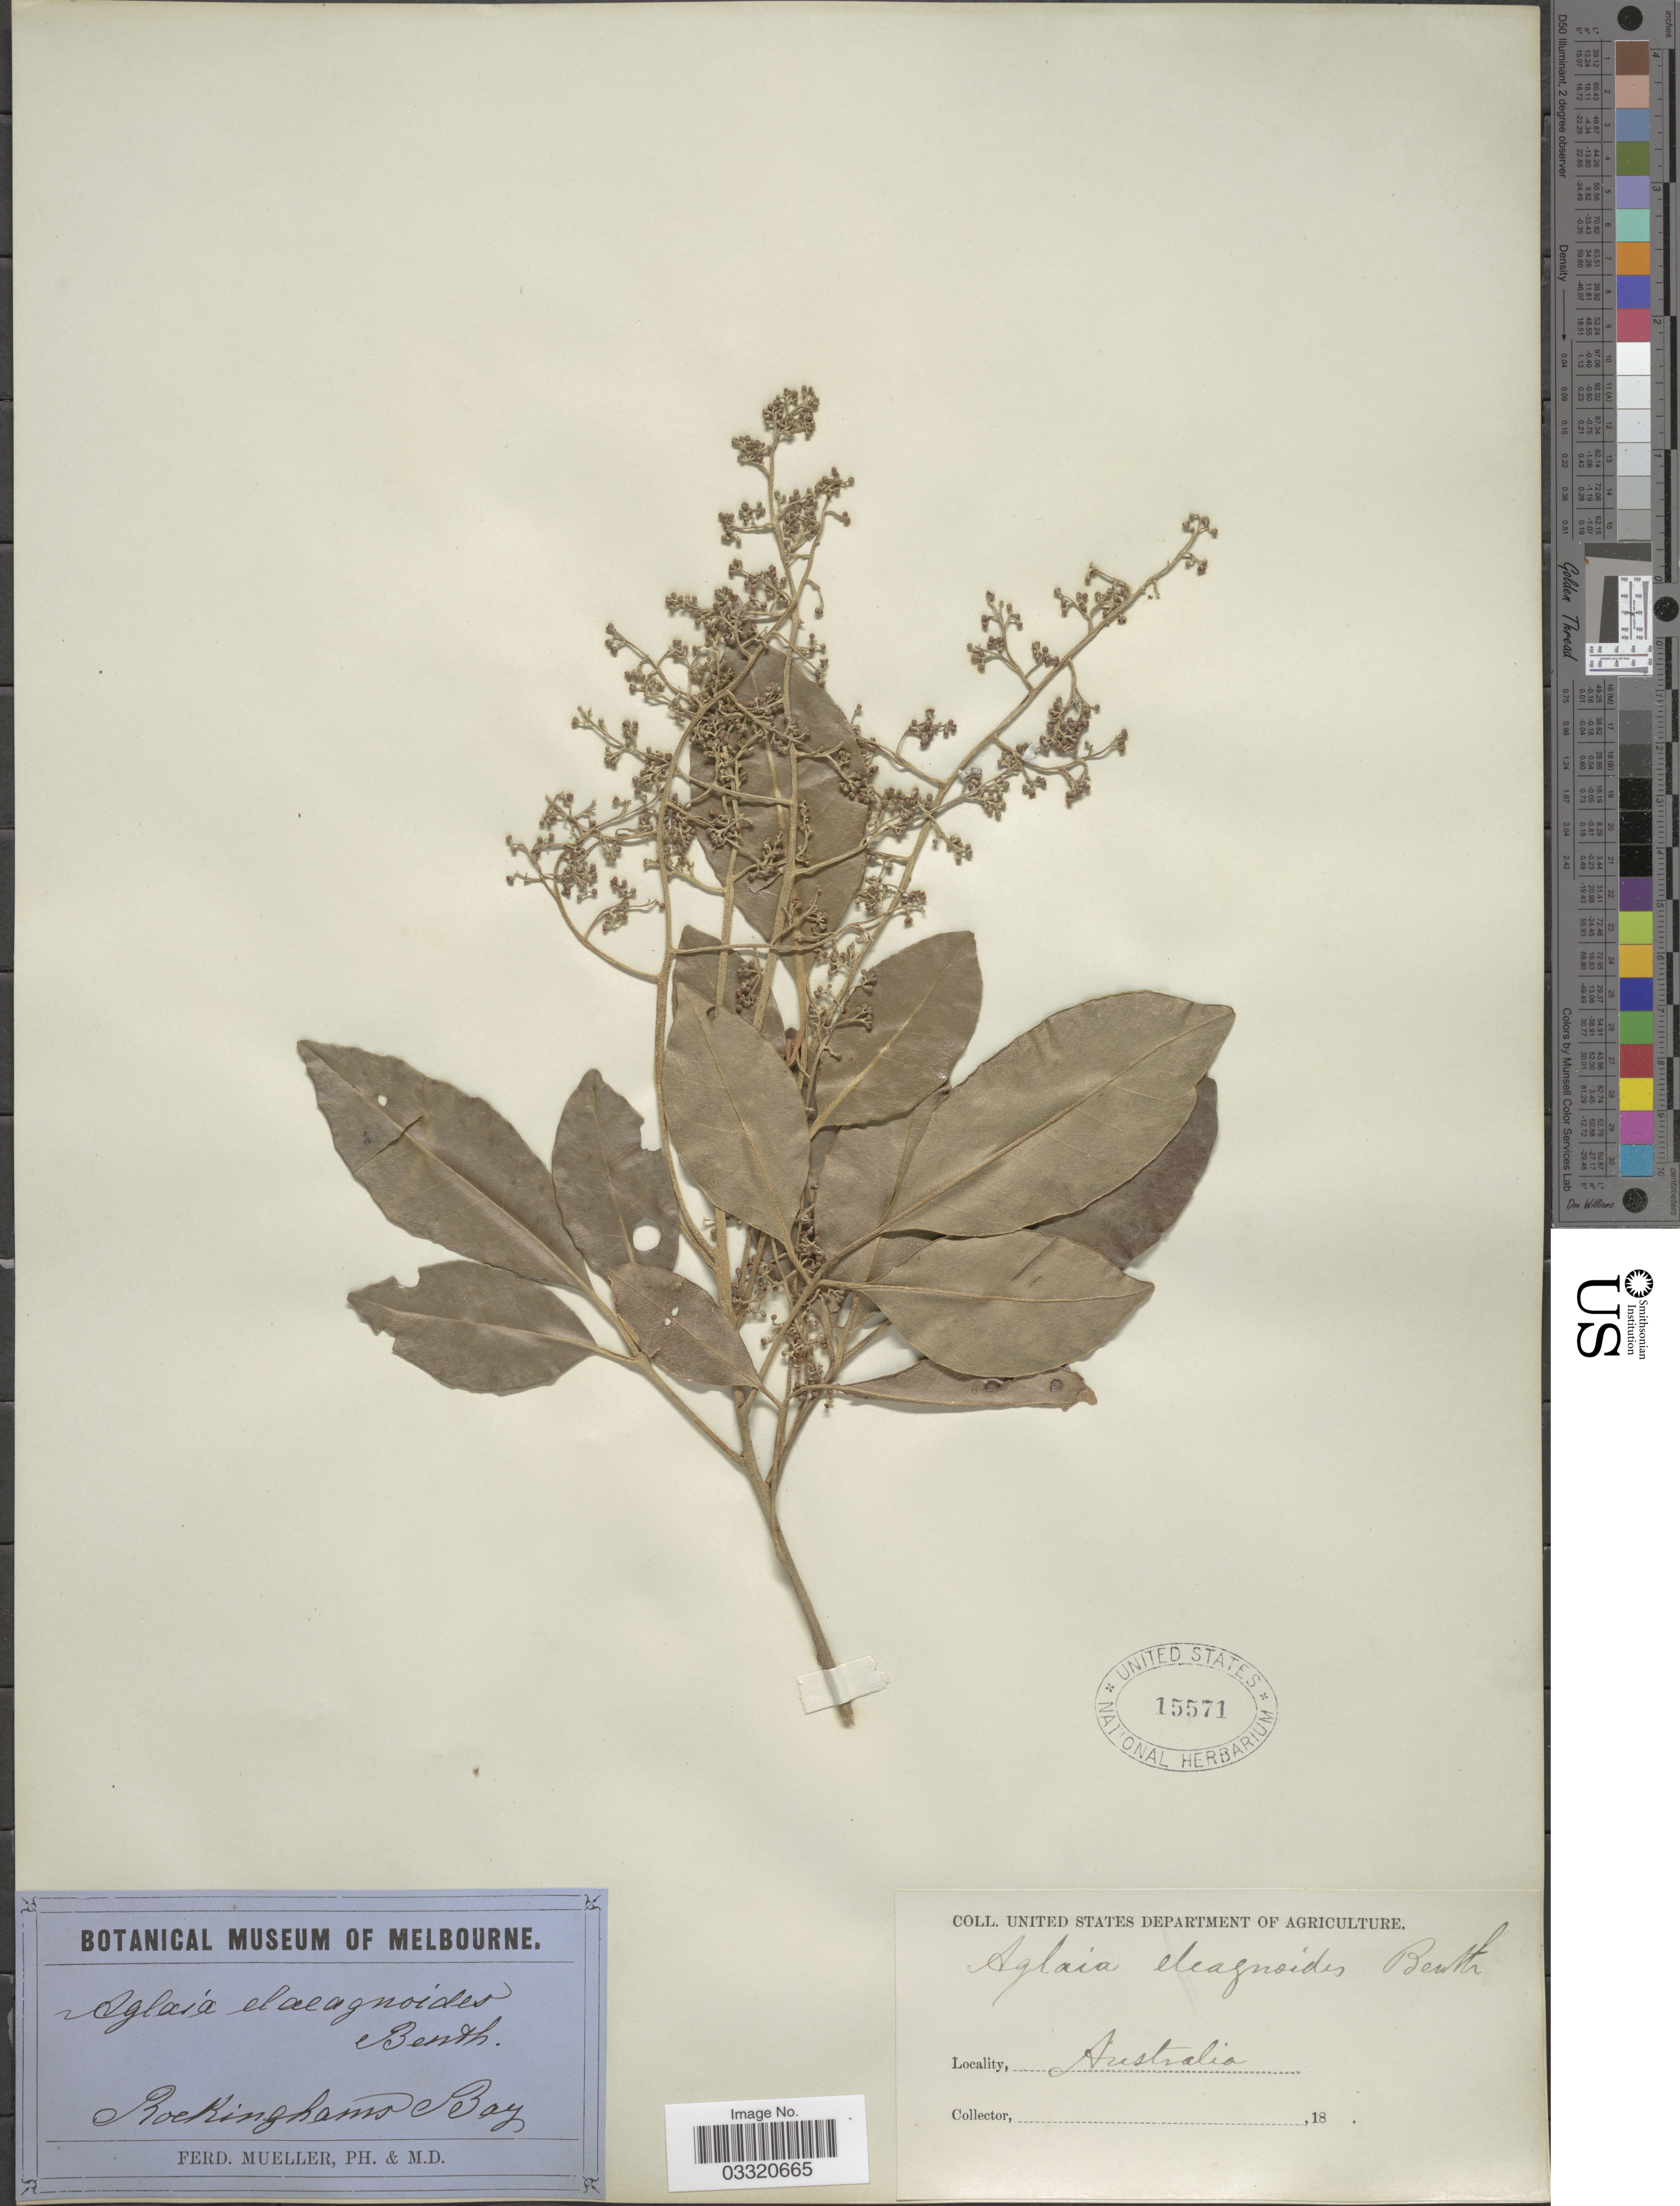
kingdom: Plantae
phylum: Tracheophyta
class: Magnoliopsida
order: Sapindales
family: Meliaceae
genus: Aglaia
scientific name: Aglaia elaeagnoidea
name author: (A. Juss.) Benth.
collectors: F. Mueller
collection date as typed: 18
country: Australia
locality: Rockinghams Bay.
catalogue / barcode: US 15571